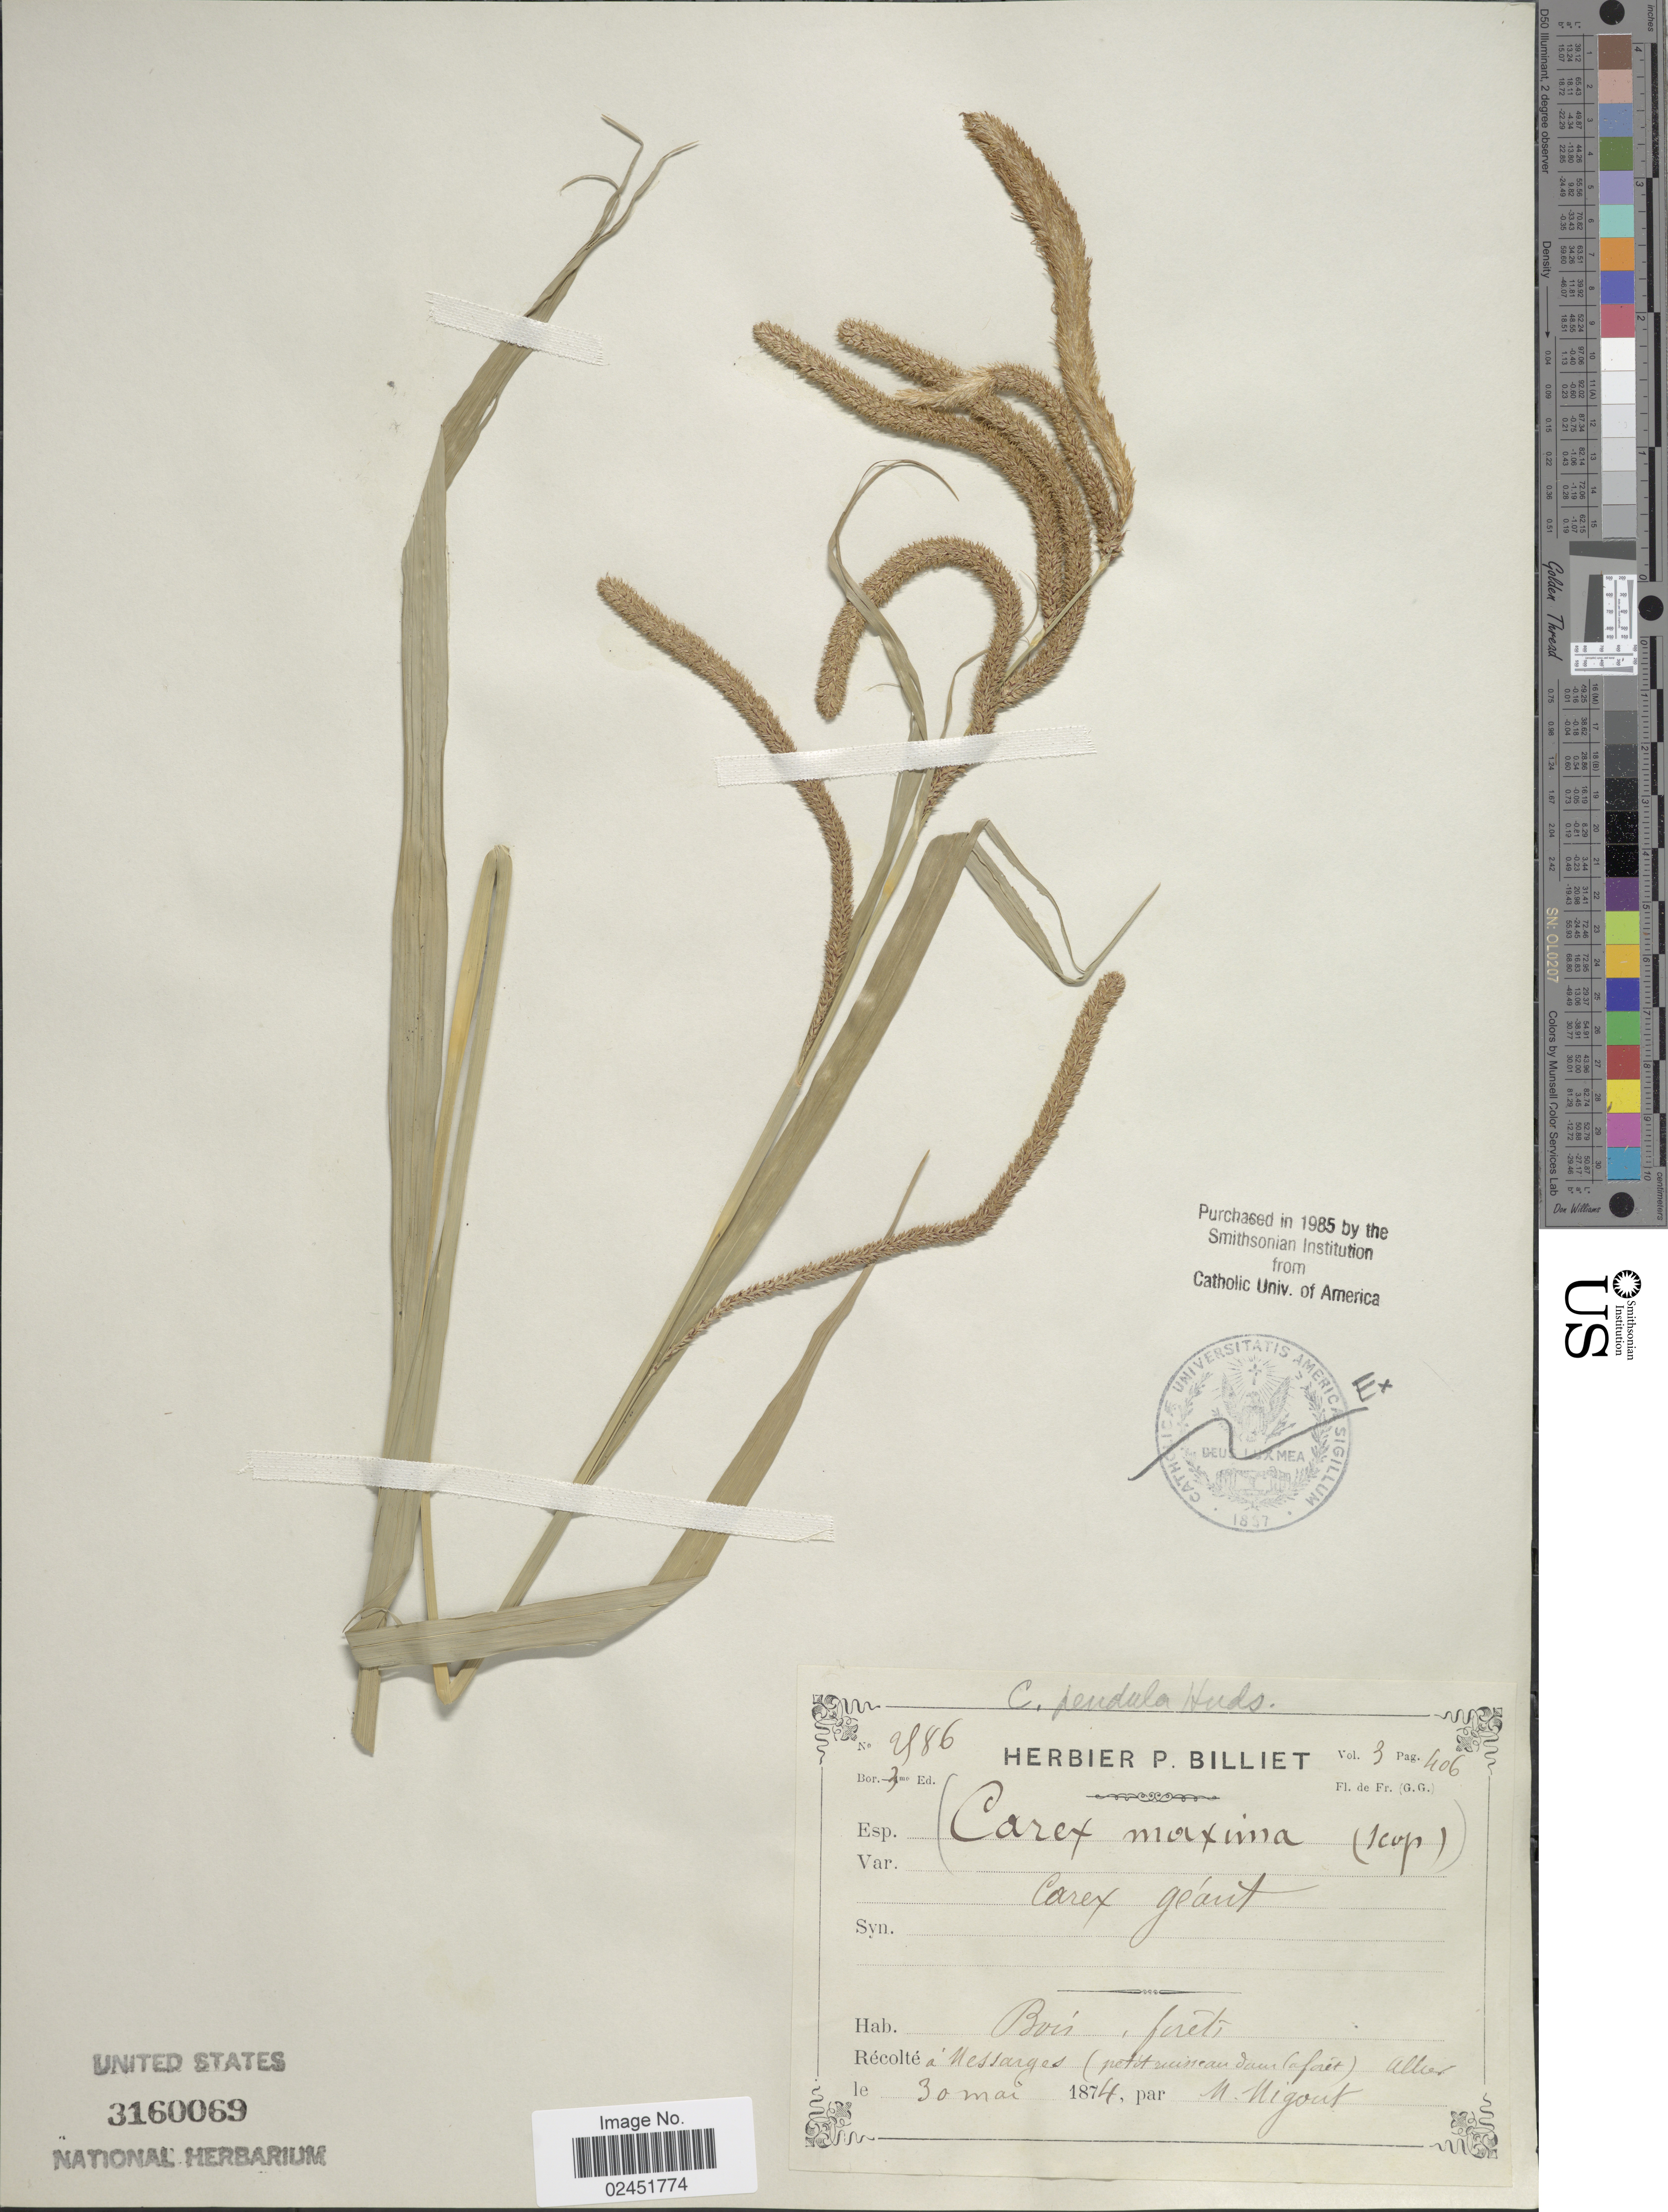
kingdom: Plantae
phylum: Tracheophyta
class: Liliopsida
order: Poales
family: Cyperaceae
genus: Carex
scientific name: Carex pendula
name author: Huds.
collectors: M. Migout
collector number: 2986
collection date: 1874-05-30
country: France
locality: Bois, foret. A Messarges (petot ruisseau dans la foret) Altier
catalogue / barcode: US 3160069